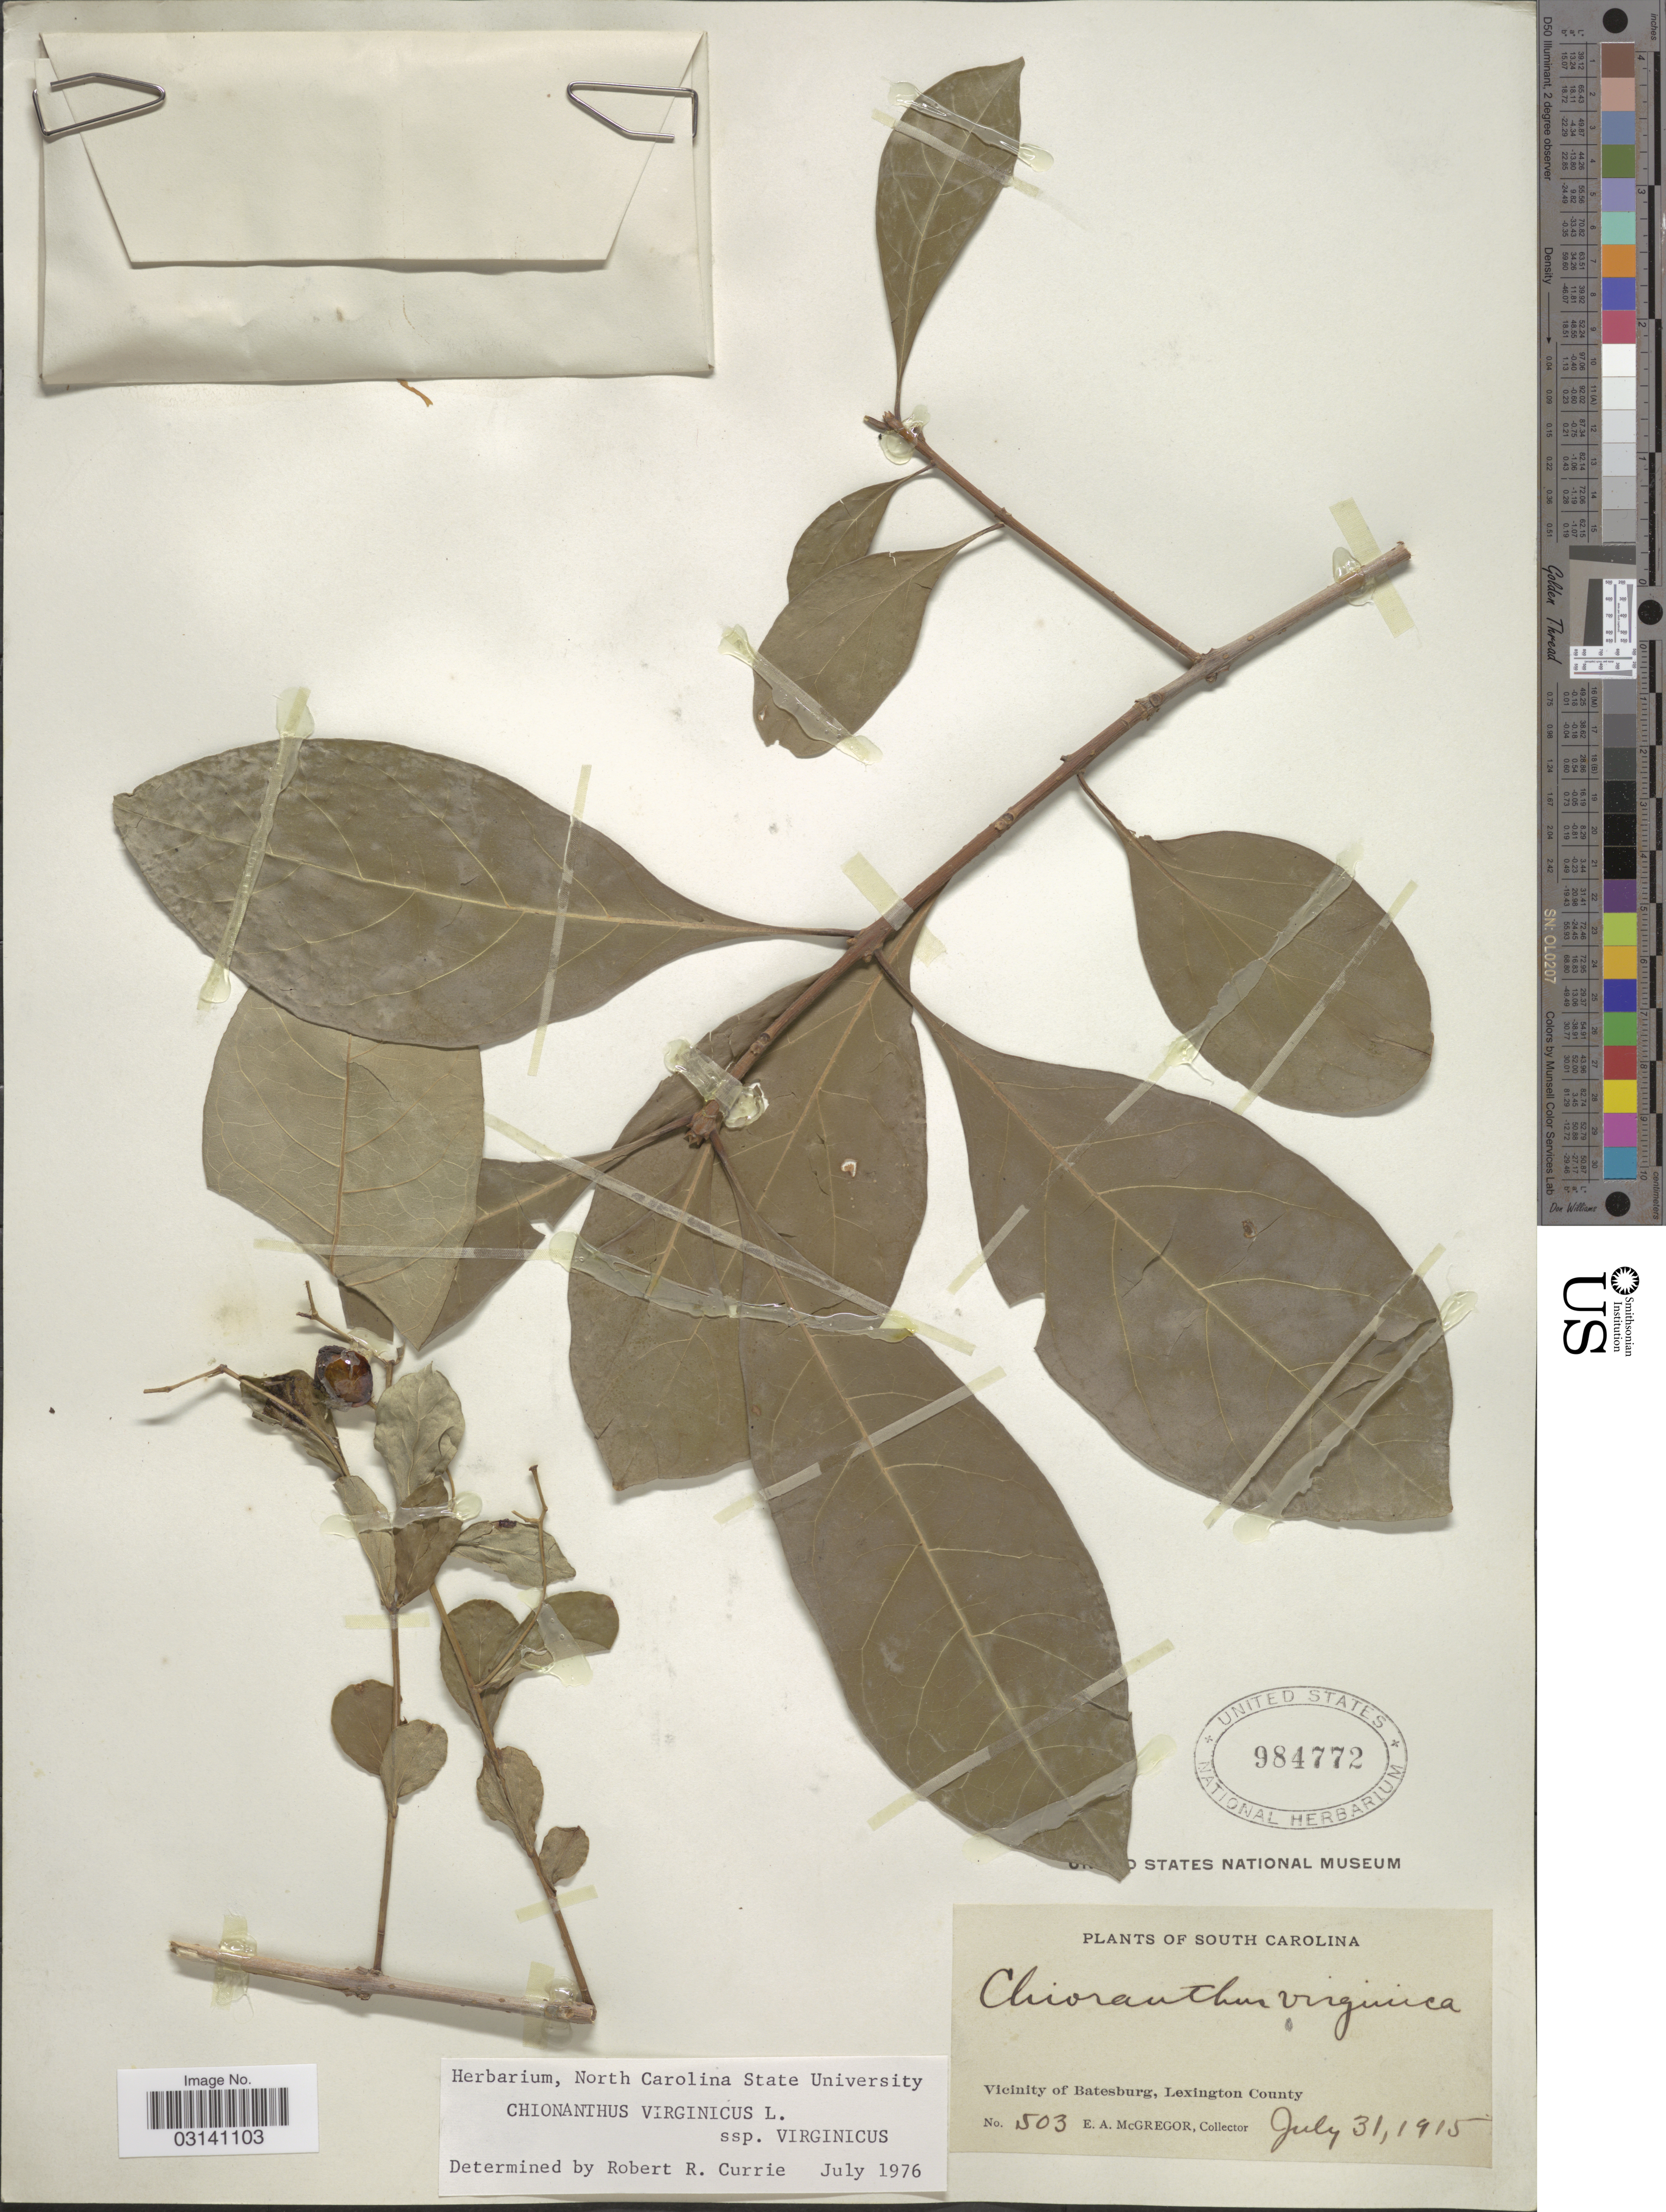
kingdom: Plantae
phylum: Tracheophyta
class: Magnoliopsida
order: Lamiales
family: Oleaceae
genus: Chionanthus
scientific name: Chionanthus virginicus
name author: L.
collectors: E. A. McGregor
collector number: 503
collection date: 1915-07-31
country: United States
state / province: South Carolina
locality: Vicinity of Batesburg, Lexington County.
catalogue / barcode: US 984772